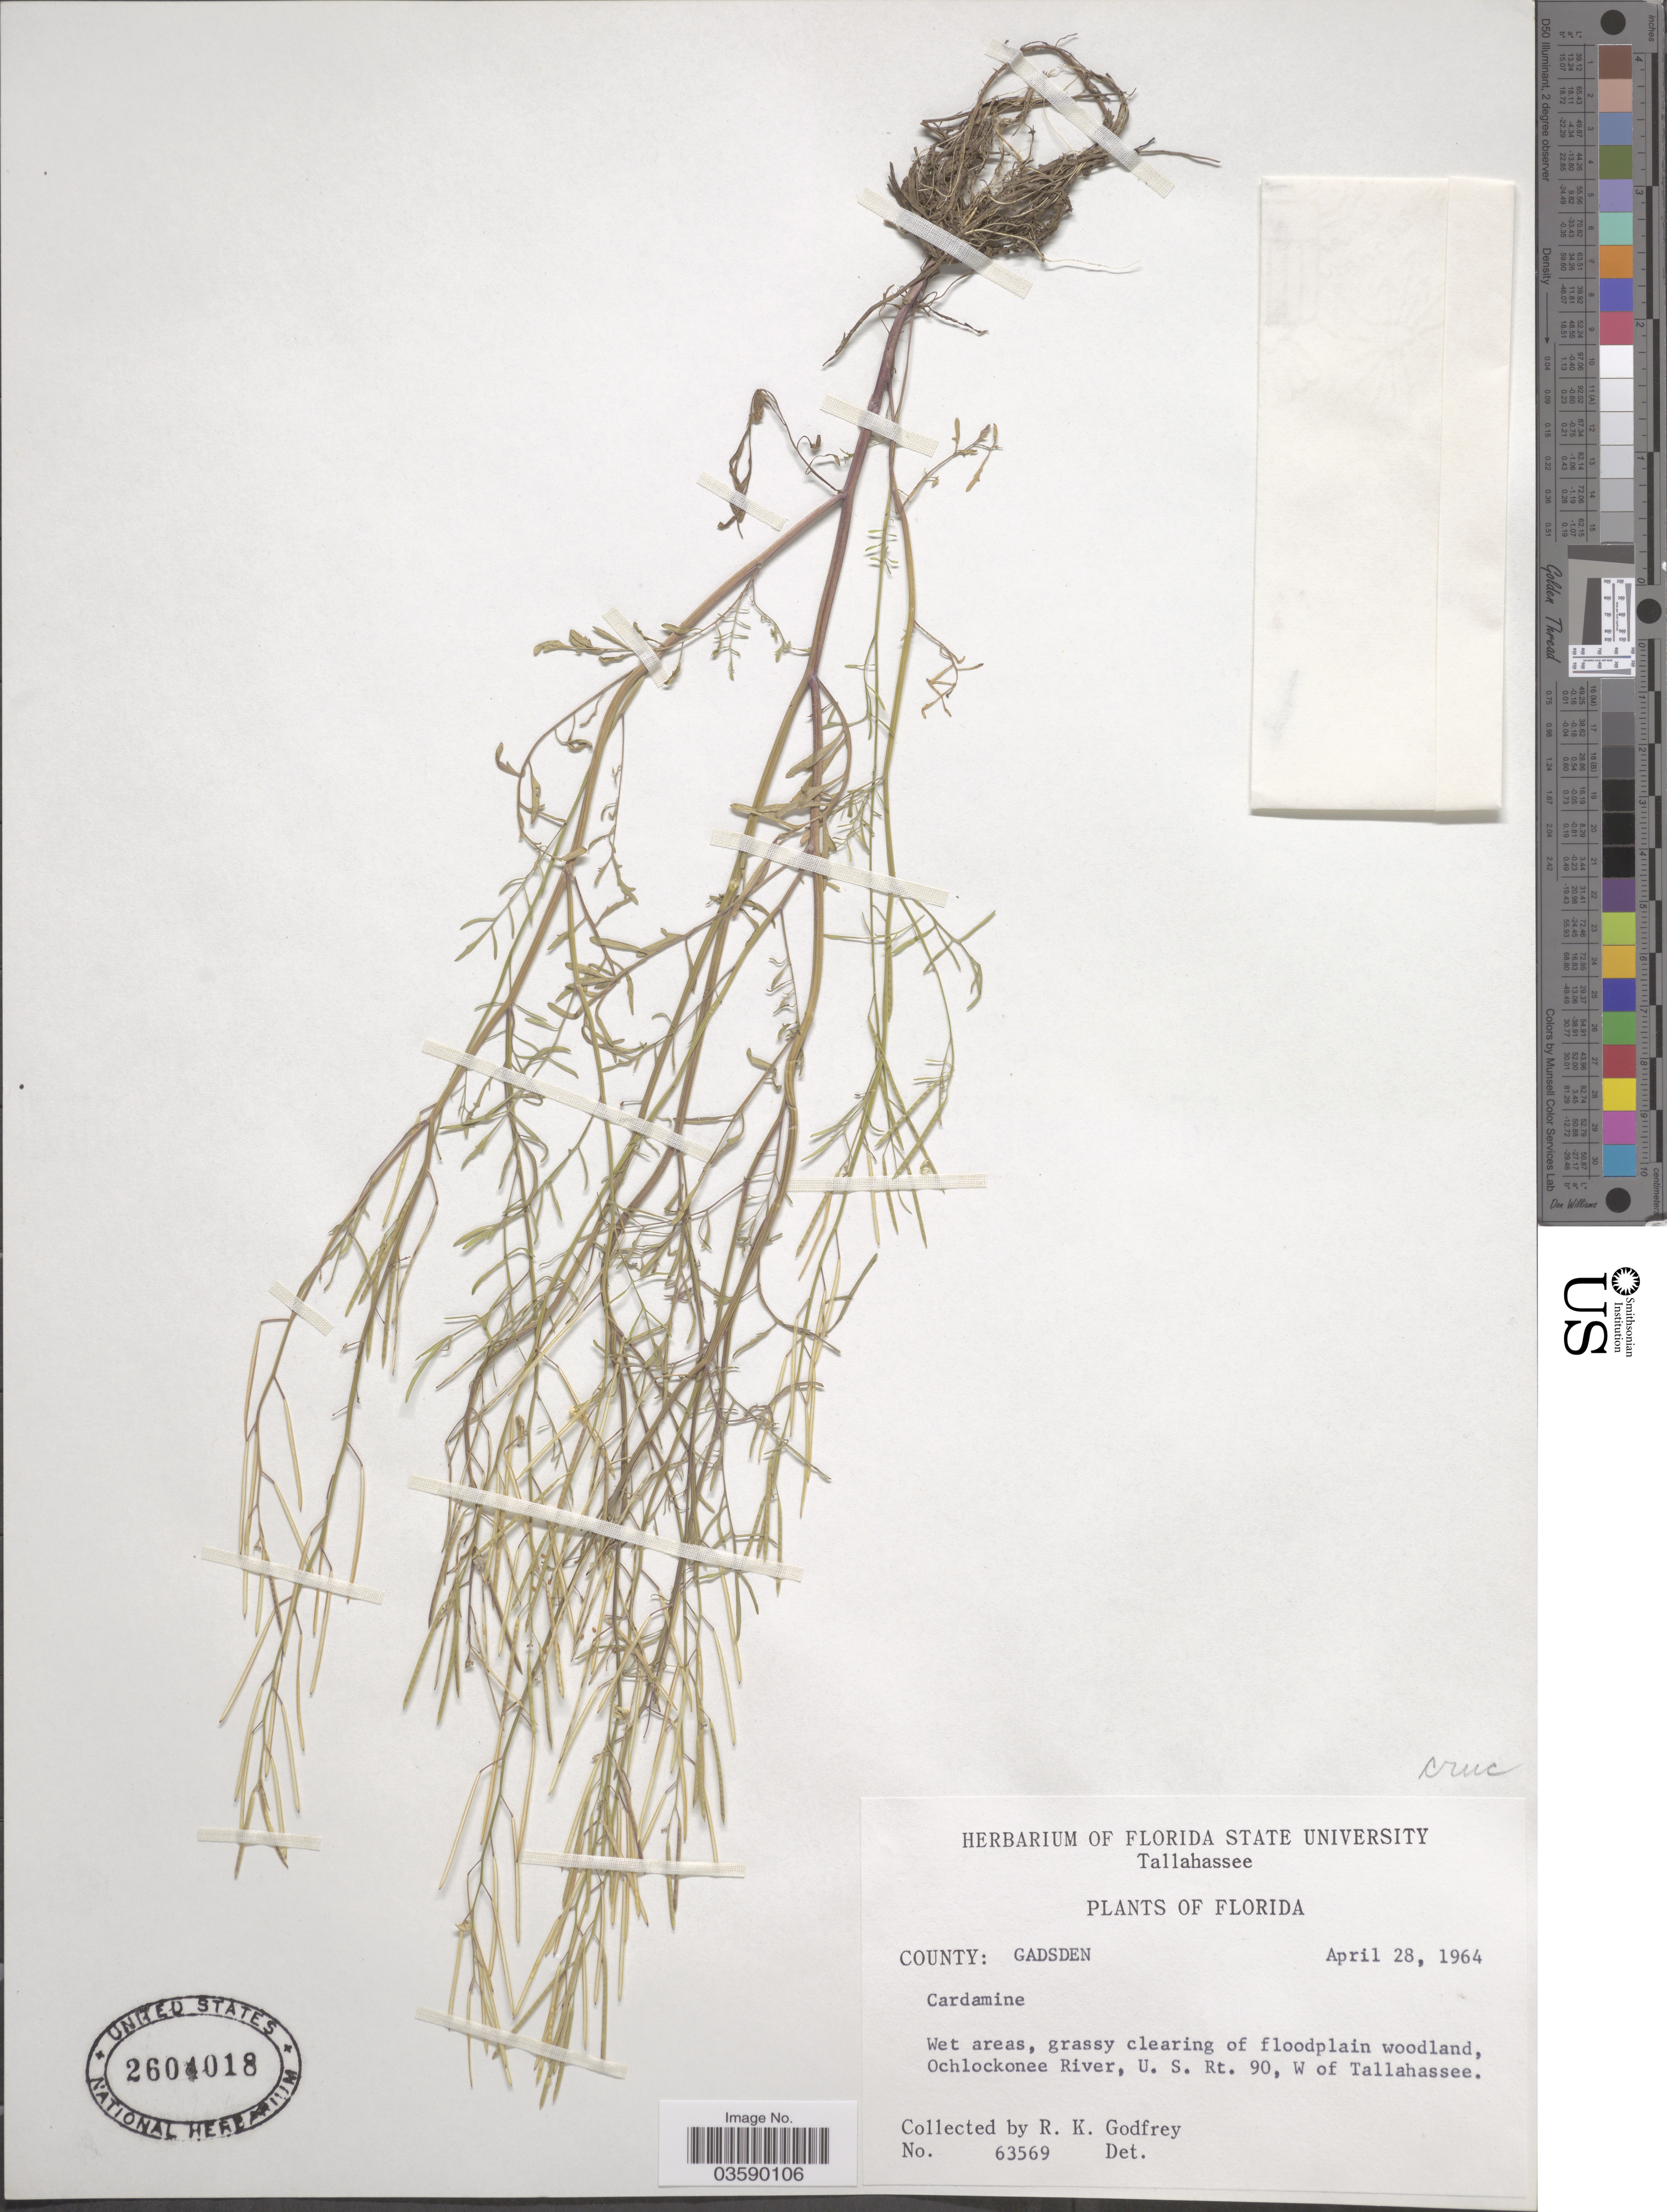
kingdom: Plantae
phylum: Tracheophyta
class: Magnoliopsida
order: Brassicales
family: Brassicaceae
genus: Cardamine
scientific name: Cardamine sp.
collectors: R. K. Godfrey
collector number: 63569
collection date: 1964-04-28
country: United States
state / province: Florida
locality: County: Gadsden. Ochlockonee River, U.S. Rt. 90 W of Tallahassee.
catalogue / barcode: US 2604018